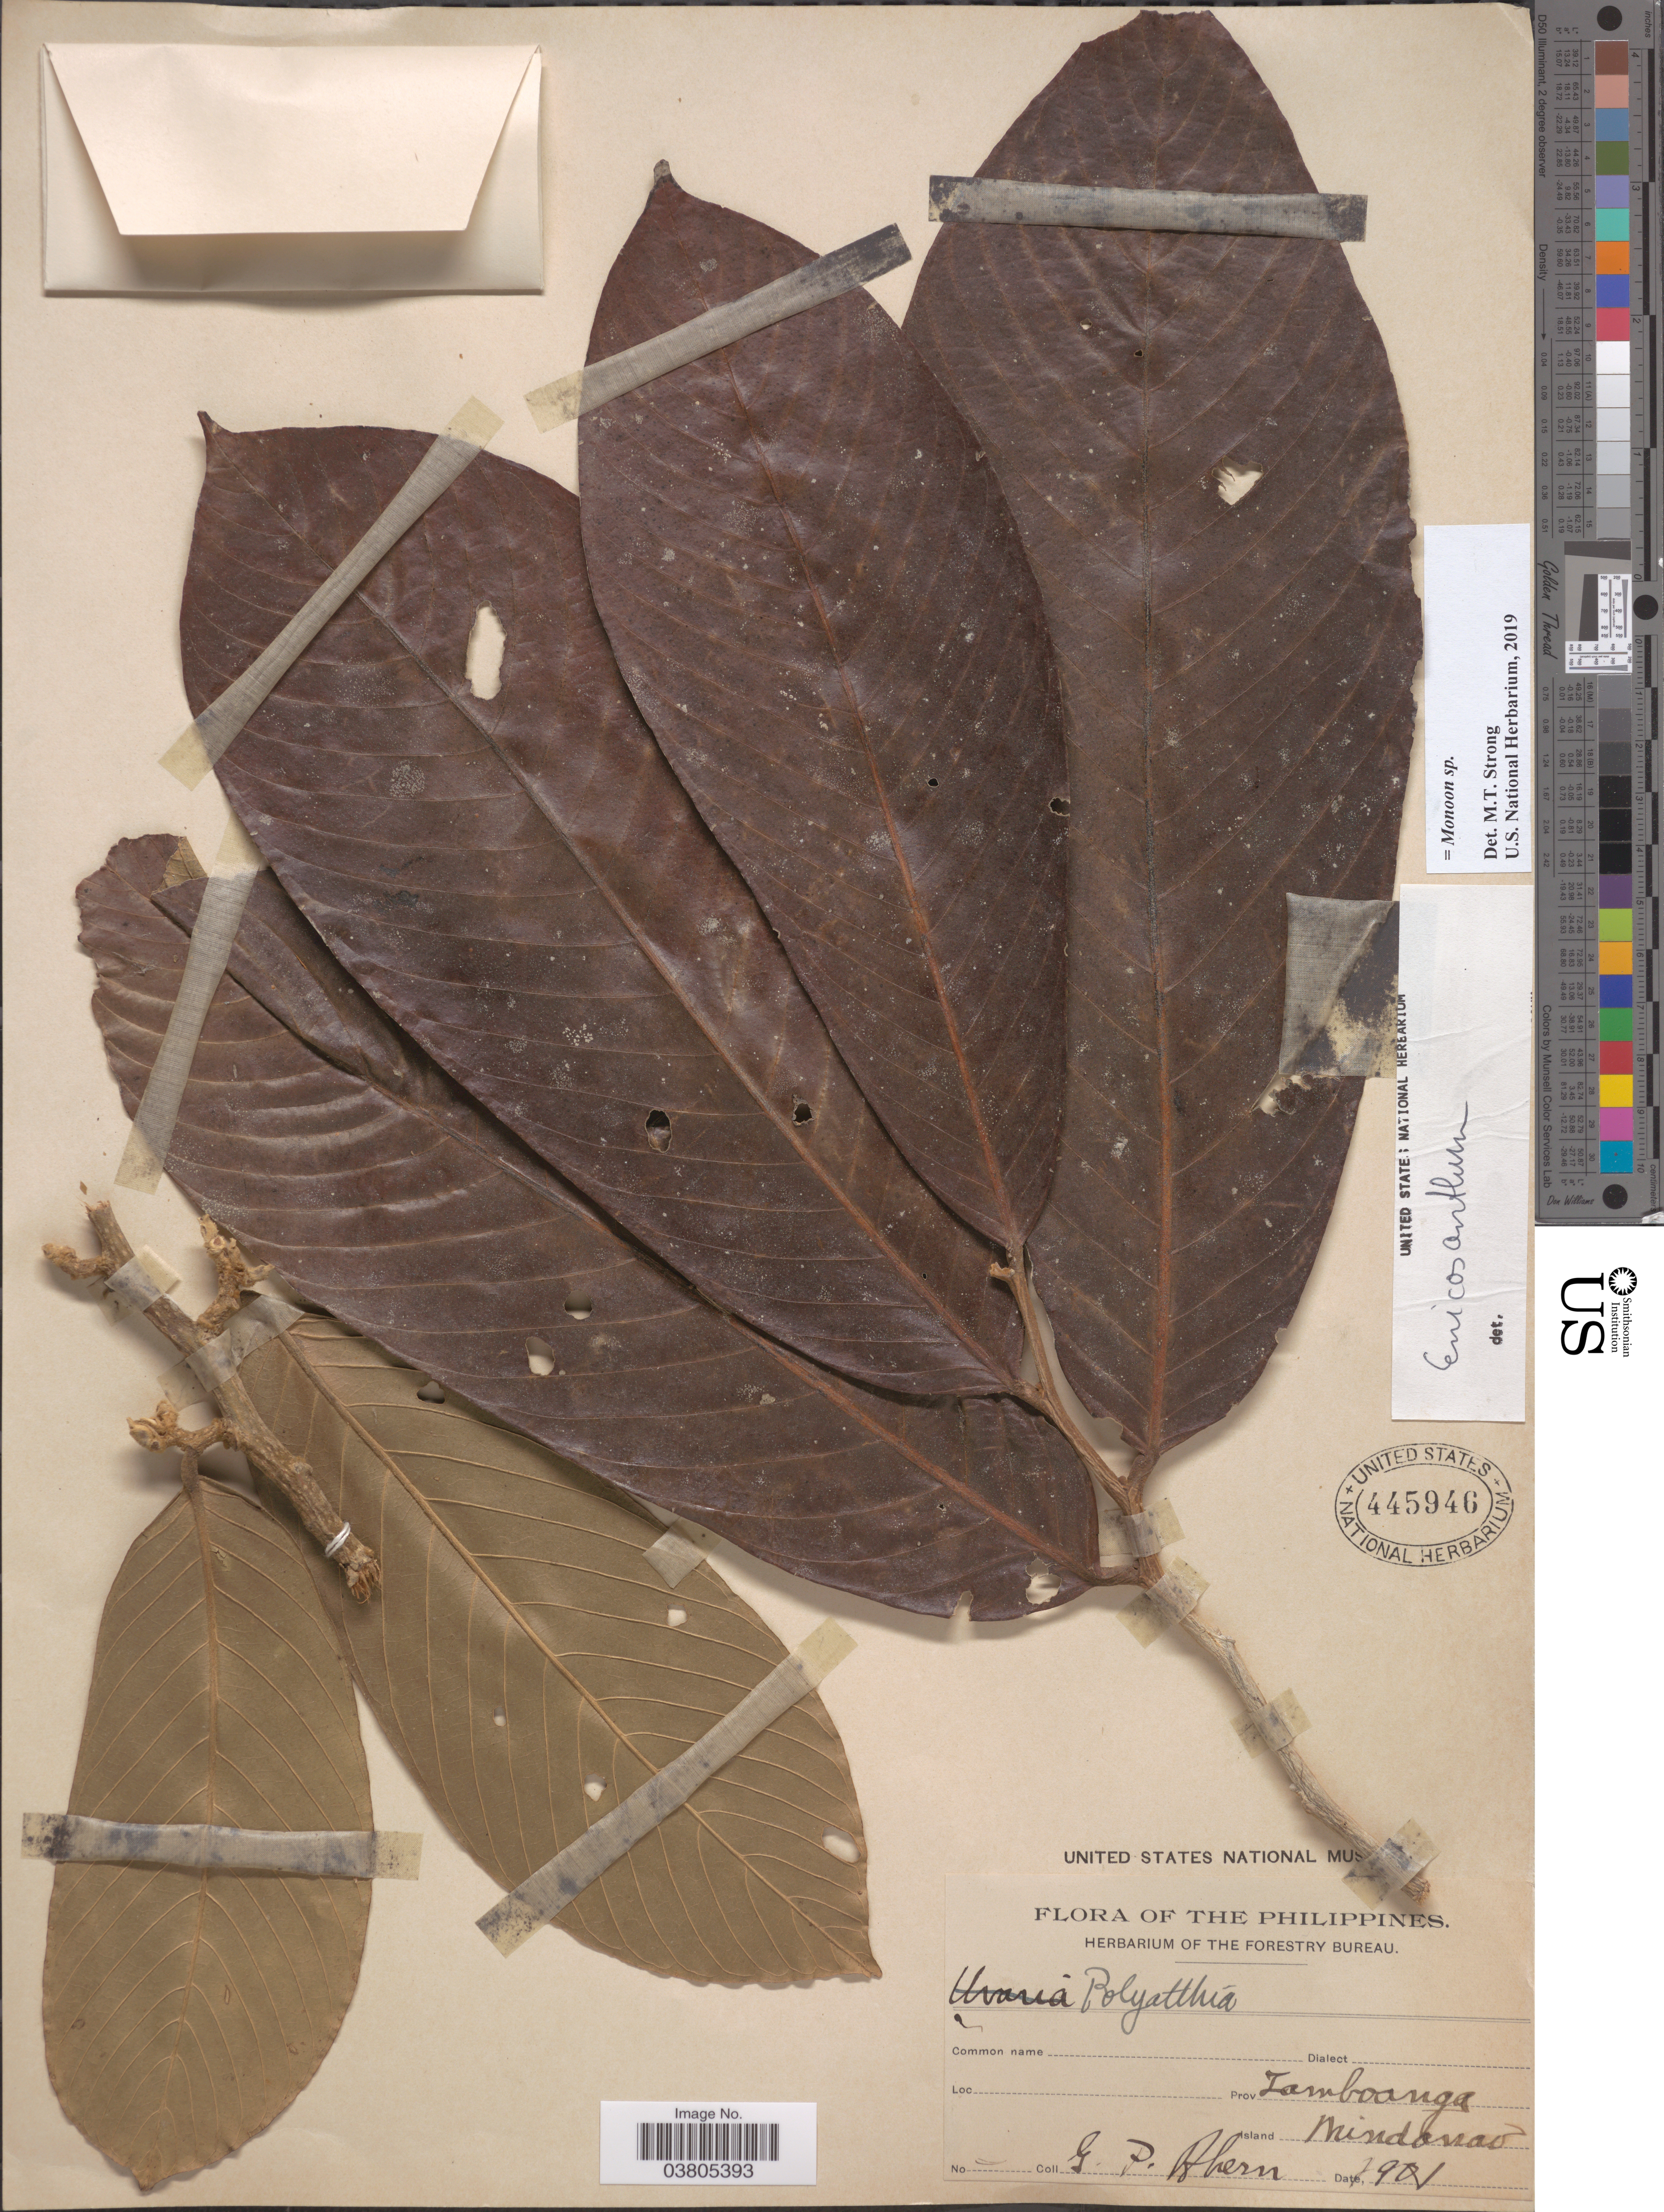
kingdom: Plantae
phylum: Tracheophyta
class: Magnoliopsida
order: Magnoliales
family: Annonaceae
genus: Monoon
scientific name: Monoon sp.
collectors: G. Ahern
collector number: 7901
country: Philippines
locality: Prov. Zamboanga. Island Mindanao.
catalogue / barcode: US 445946